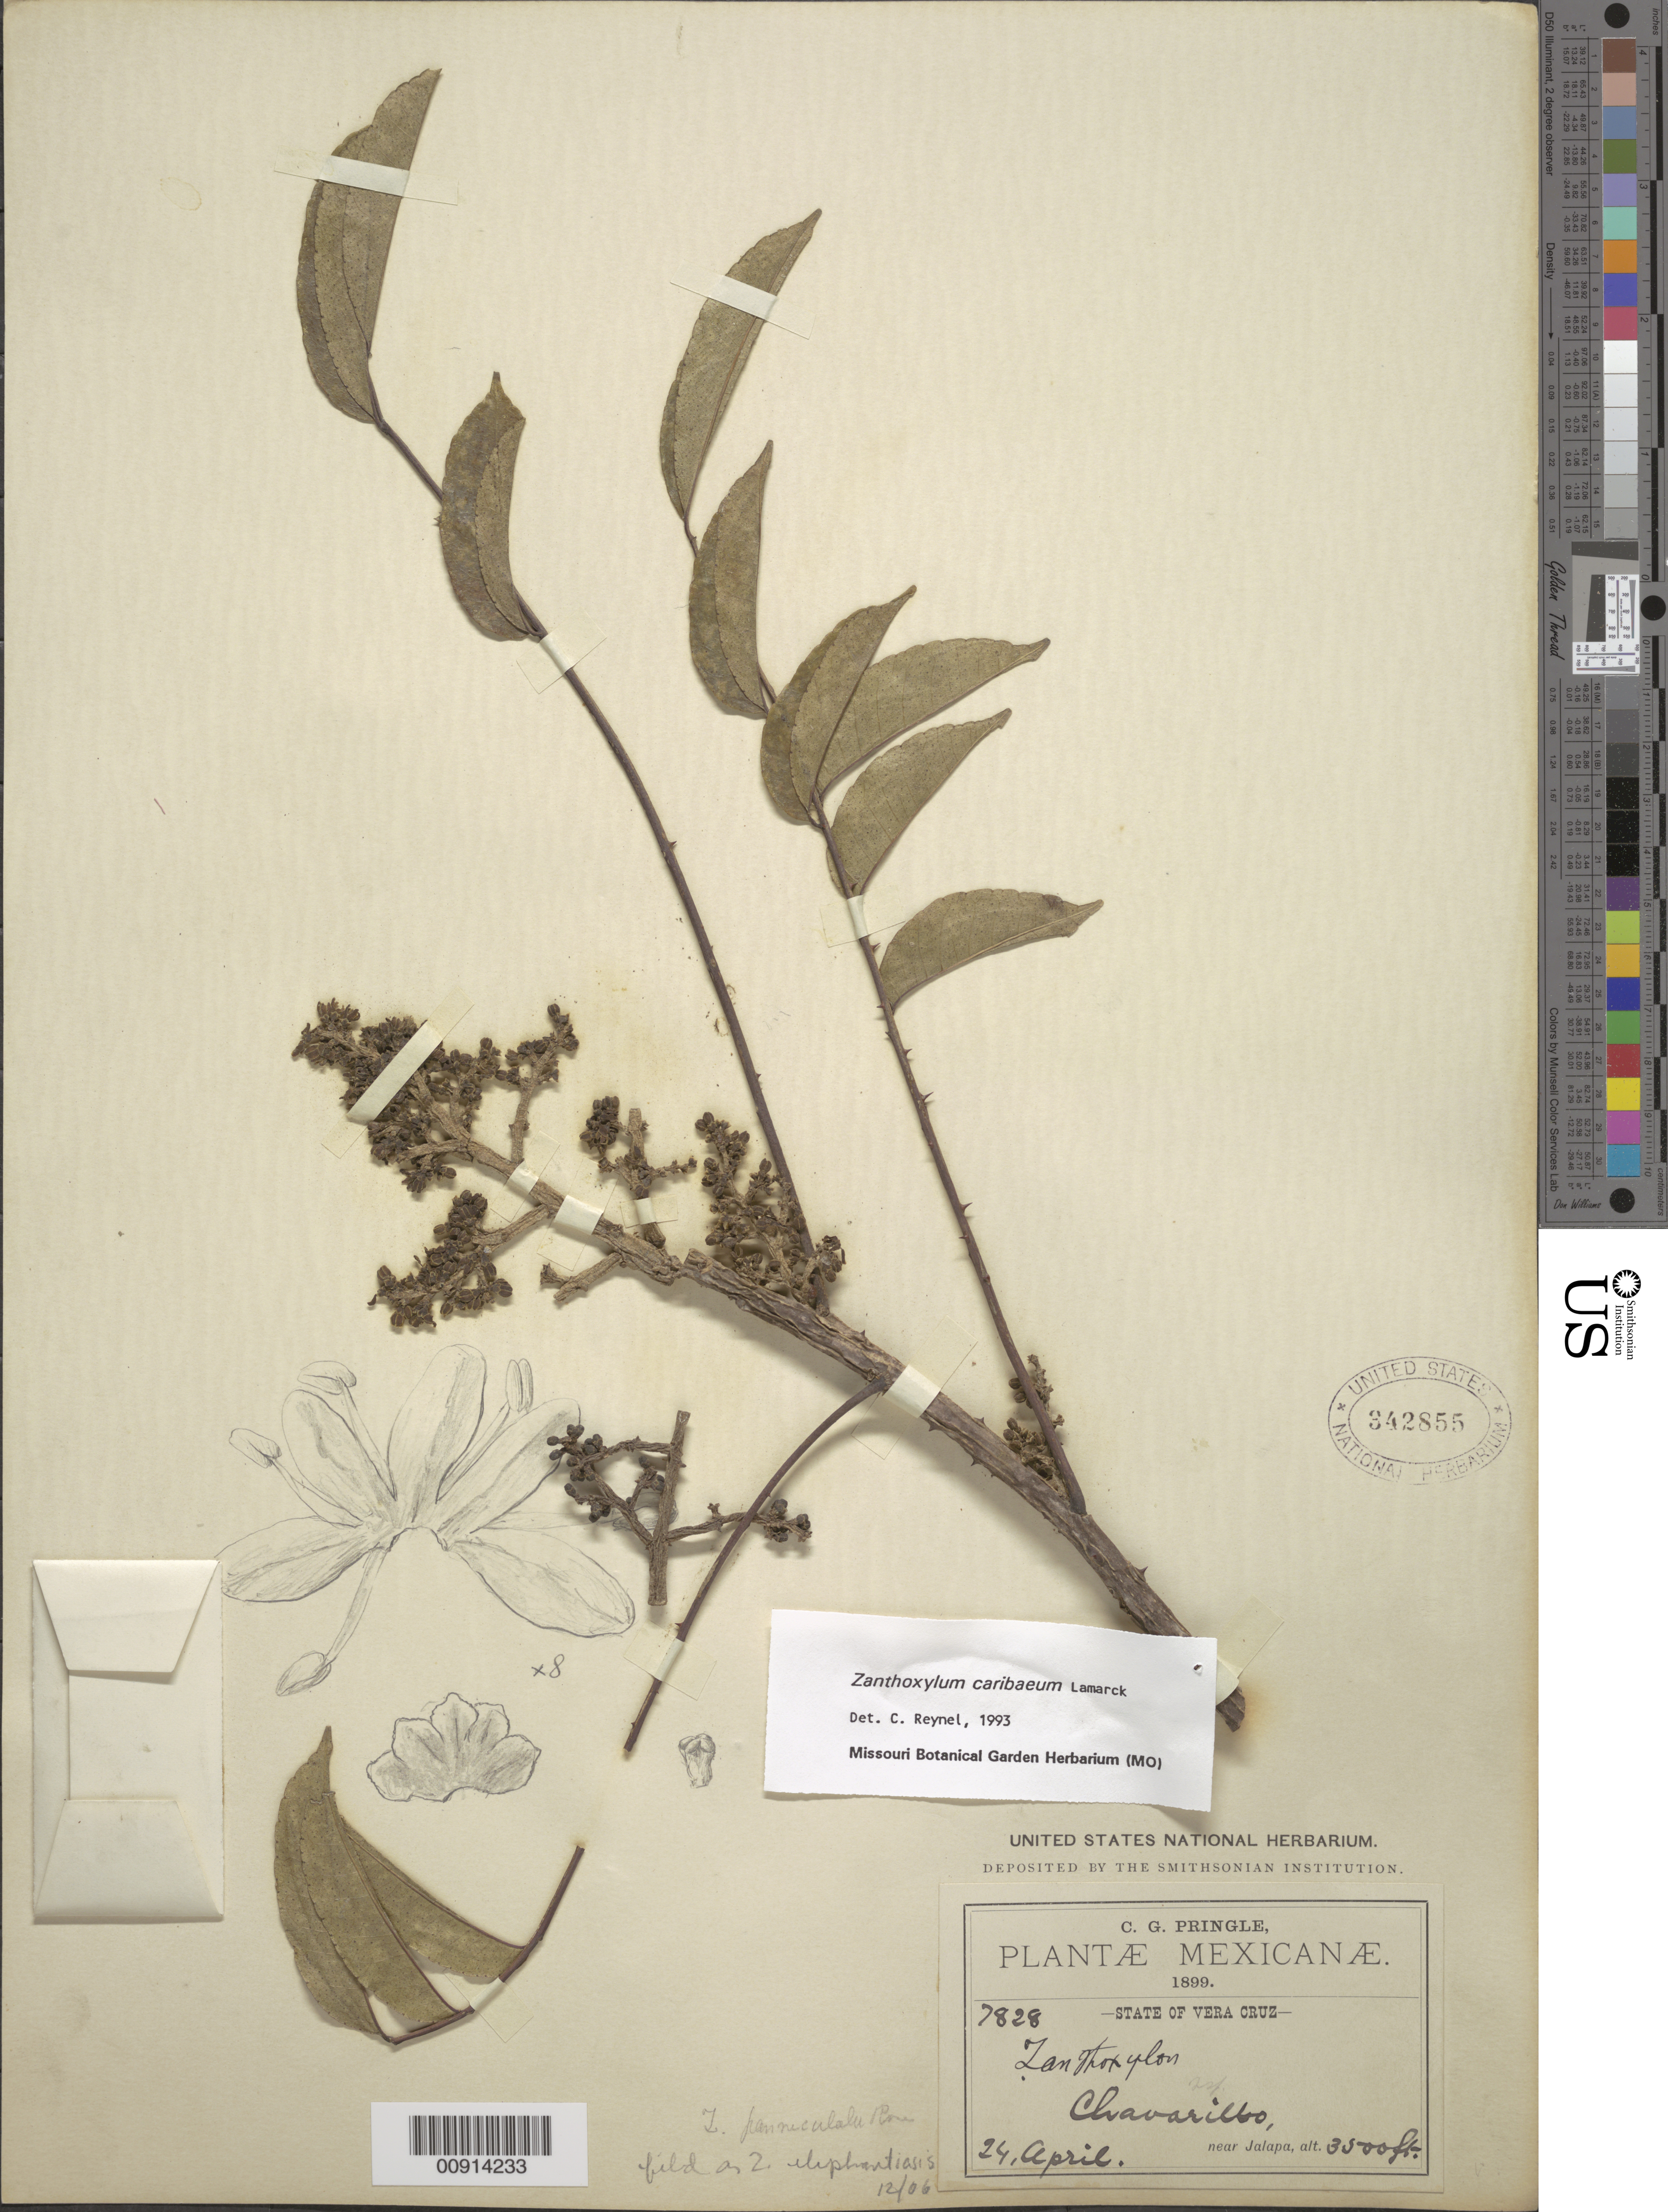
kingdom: Plantae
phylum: Tracheophyta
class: Magnoliopsida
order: Sapindales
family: Rutaceae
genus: Zanthoxylum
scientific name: Zanthoxylum elephantiasis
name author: Macfad.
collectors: C. G. Pringle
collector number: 7828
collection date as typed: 24 Apr 1899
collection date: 1899-04-24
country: Mexico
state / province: Veracruz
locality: Chavarillo, Veracruz.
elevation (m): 1067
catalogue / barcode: US 342855